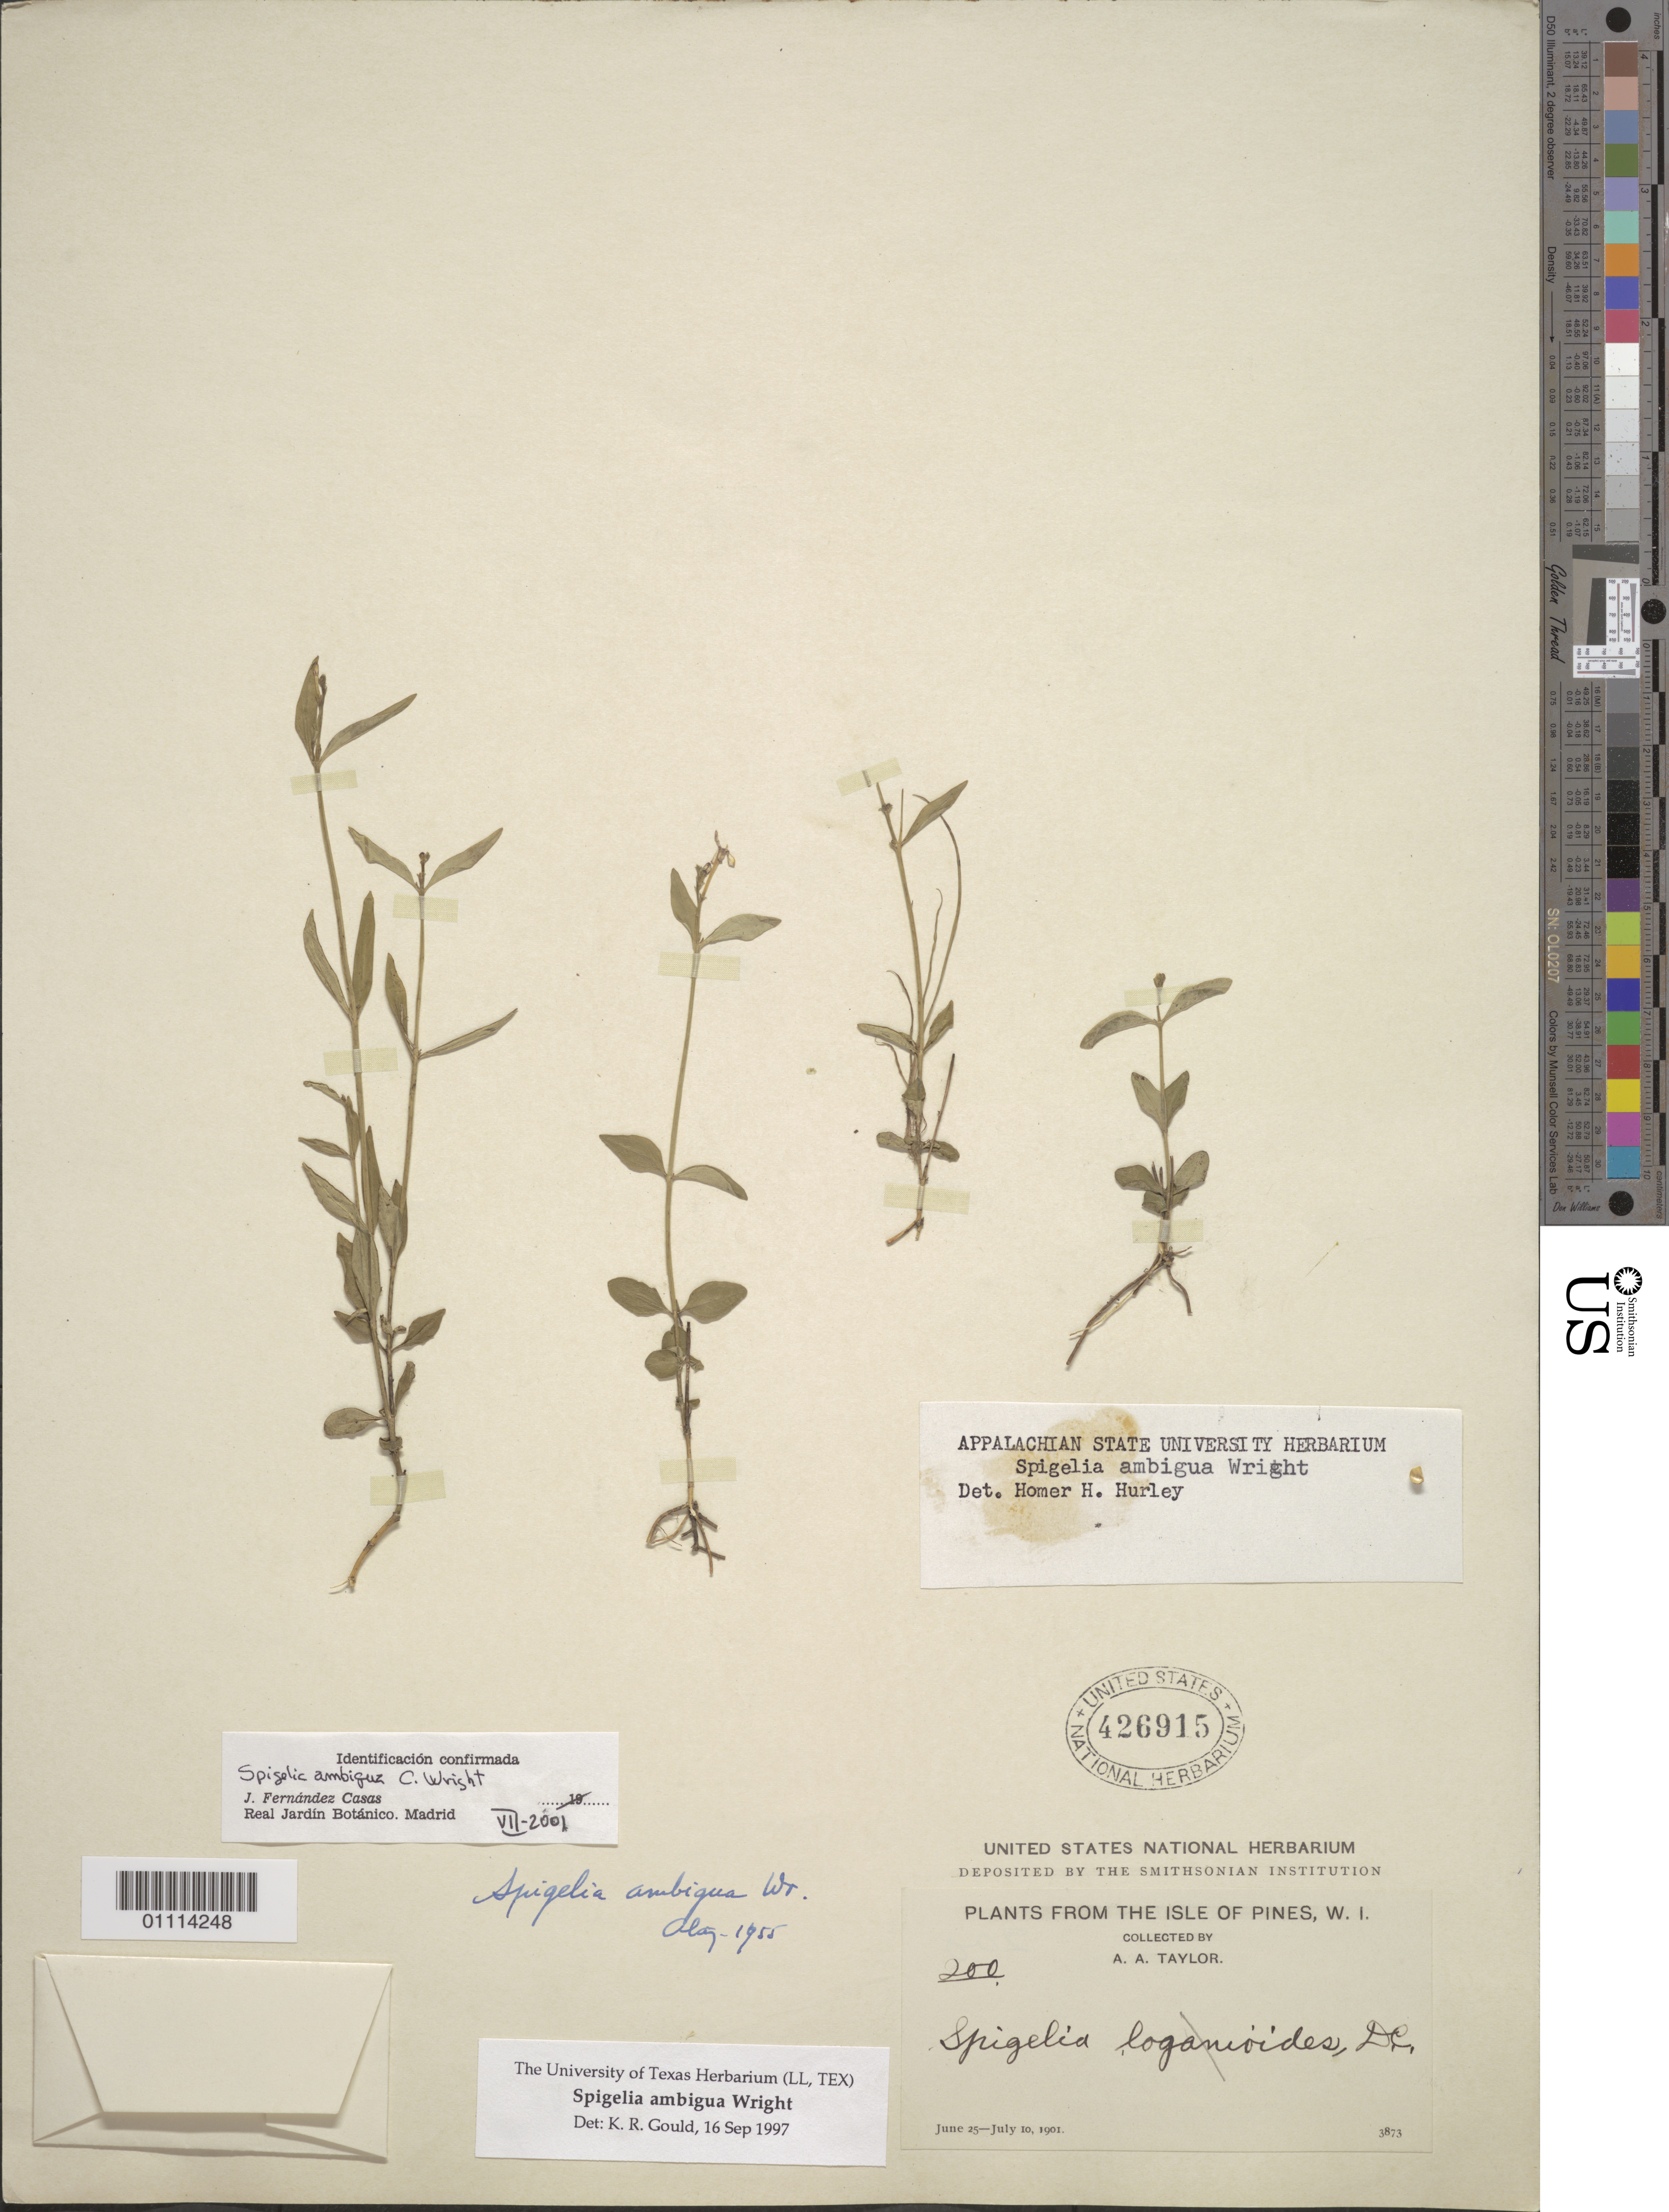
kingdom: Plantae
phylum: Tracheophyta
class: Magnoliopsida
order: Gentianales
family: Loganiaceae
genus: Spigelia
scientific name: Spigelia ambigua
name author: C. Wright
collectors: A. A. Taylor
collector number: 200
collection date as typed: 25 Jun 1901 to 10 Jul 1901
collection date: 1901-06-25/1901-07-10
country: Cuba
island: Isla de la Juventud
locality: Isle of Pines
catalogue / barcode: US 426915